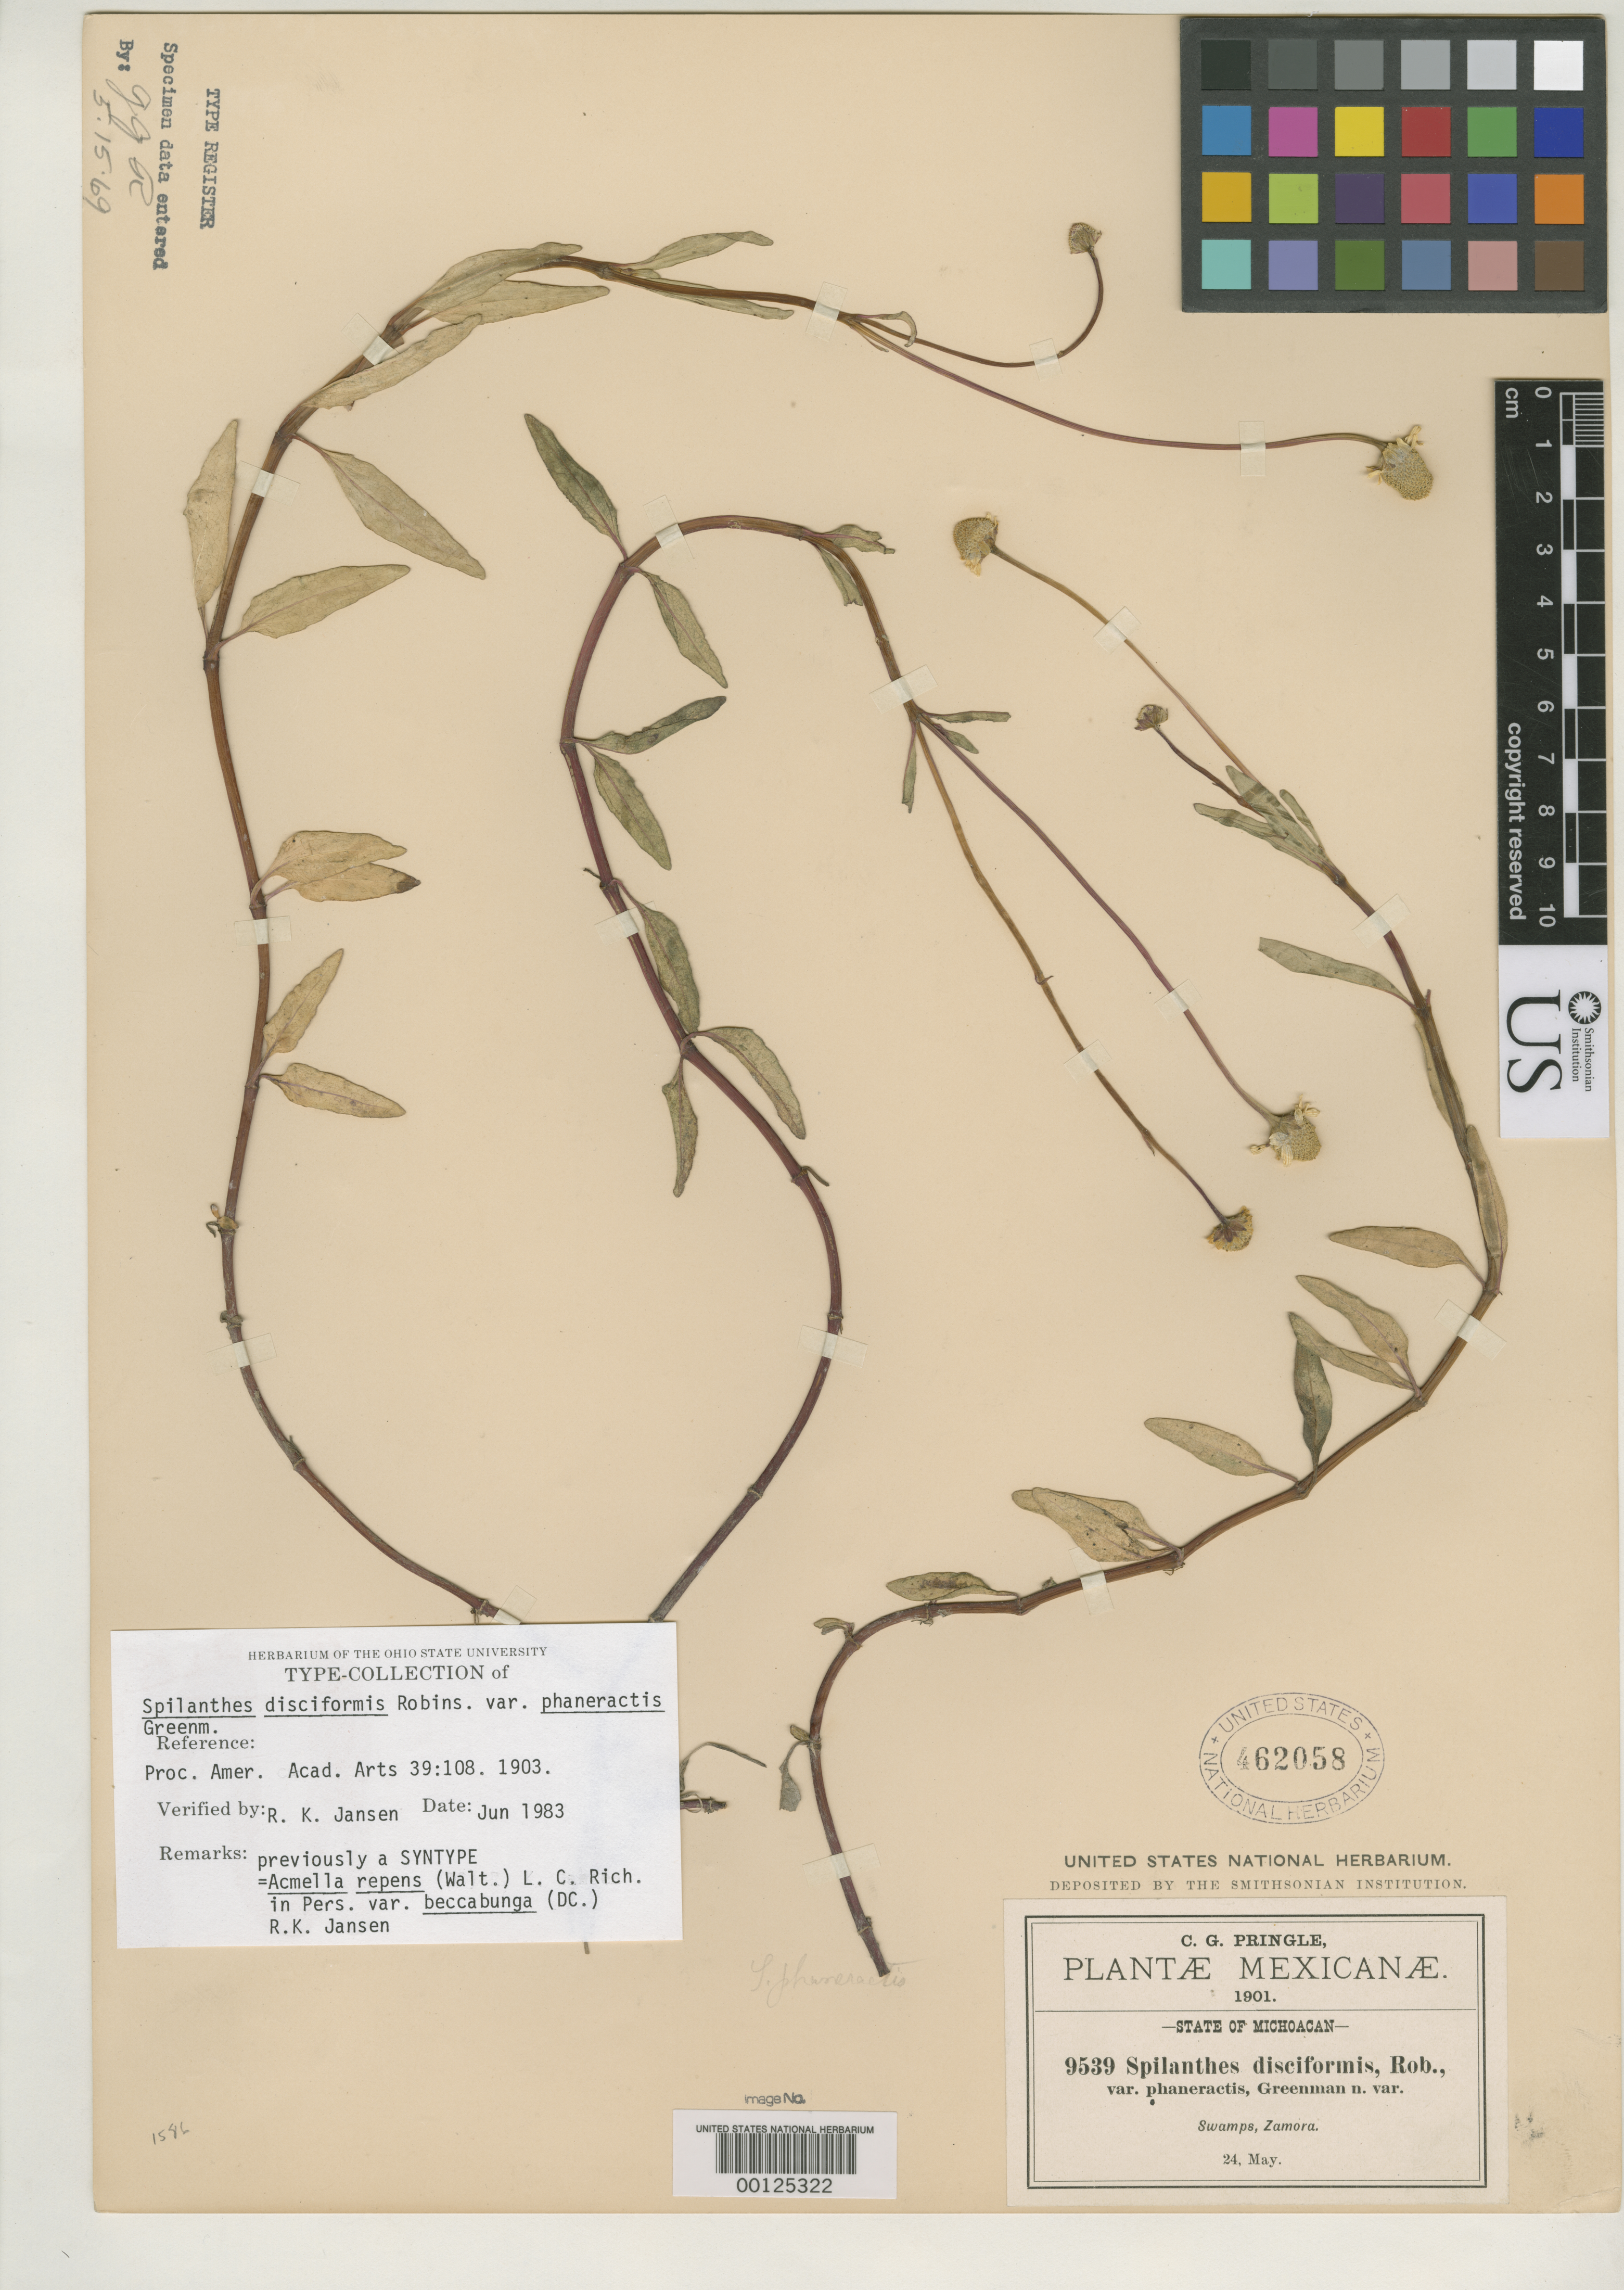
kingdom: Plantae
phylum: Tracheophyta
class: Magnoliopsida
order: Asterales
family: Asteraceae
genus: Spilanthes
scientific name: Spilanthes disciformis var. phaneractis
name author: Greenm.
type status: Isosyntype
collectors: C. G. Pringle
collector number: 9539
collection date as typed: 24 May 1901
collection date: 1901-05-24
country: Mexico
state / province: Michoacán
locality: Zamora.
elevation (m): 1540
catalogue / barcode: US 462058